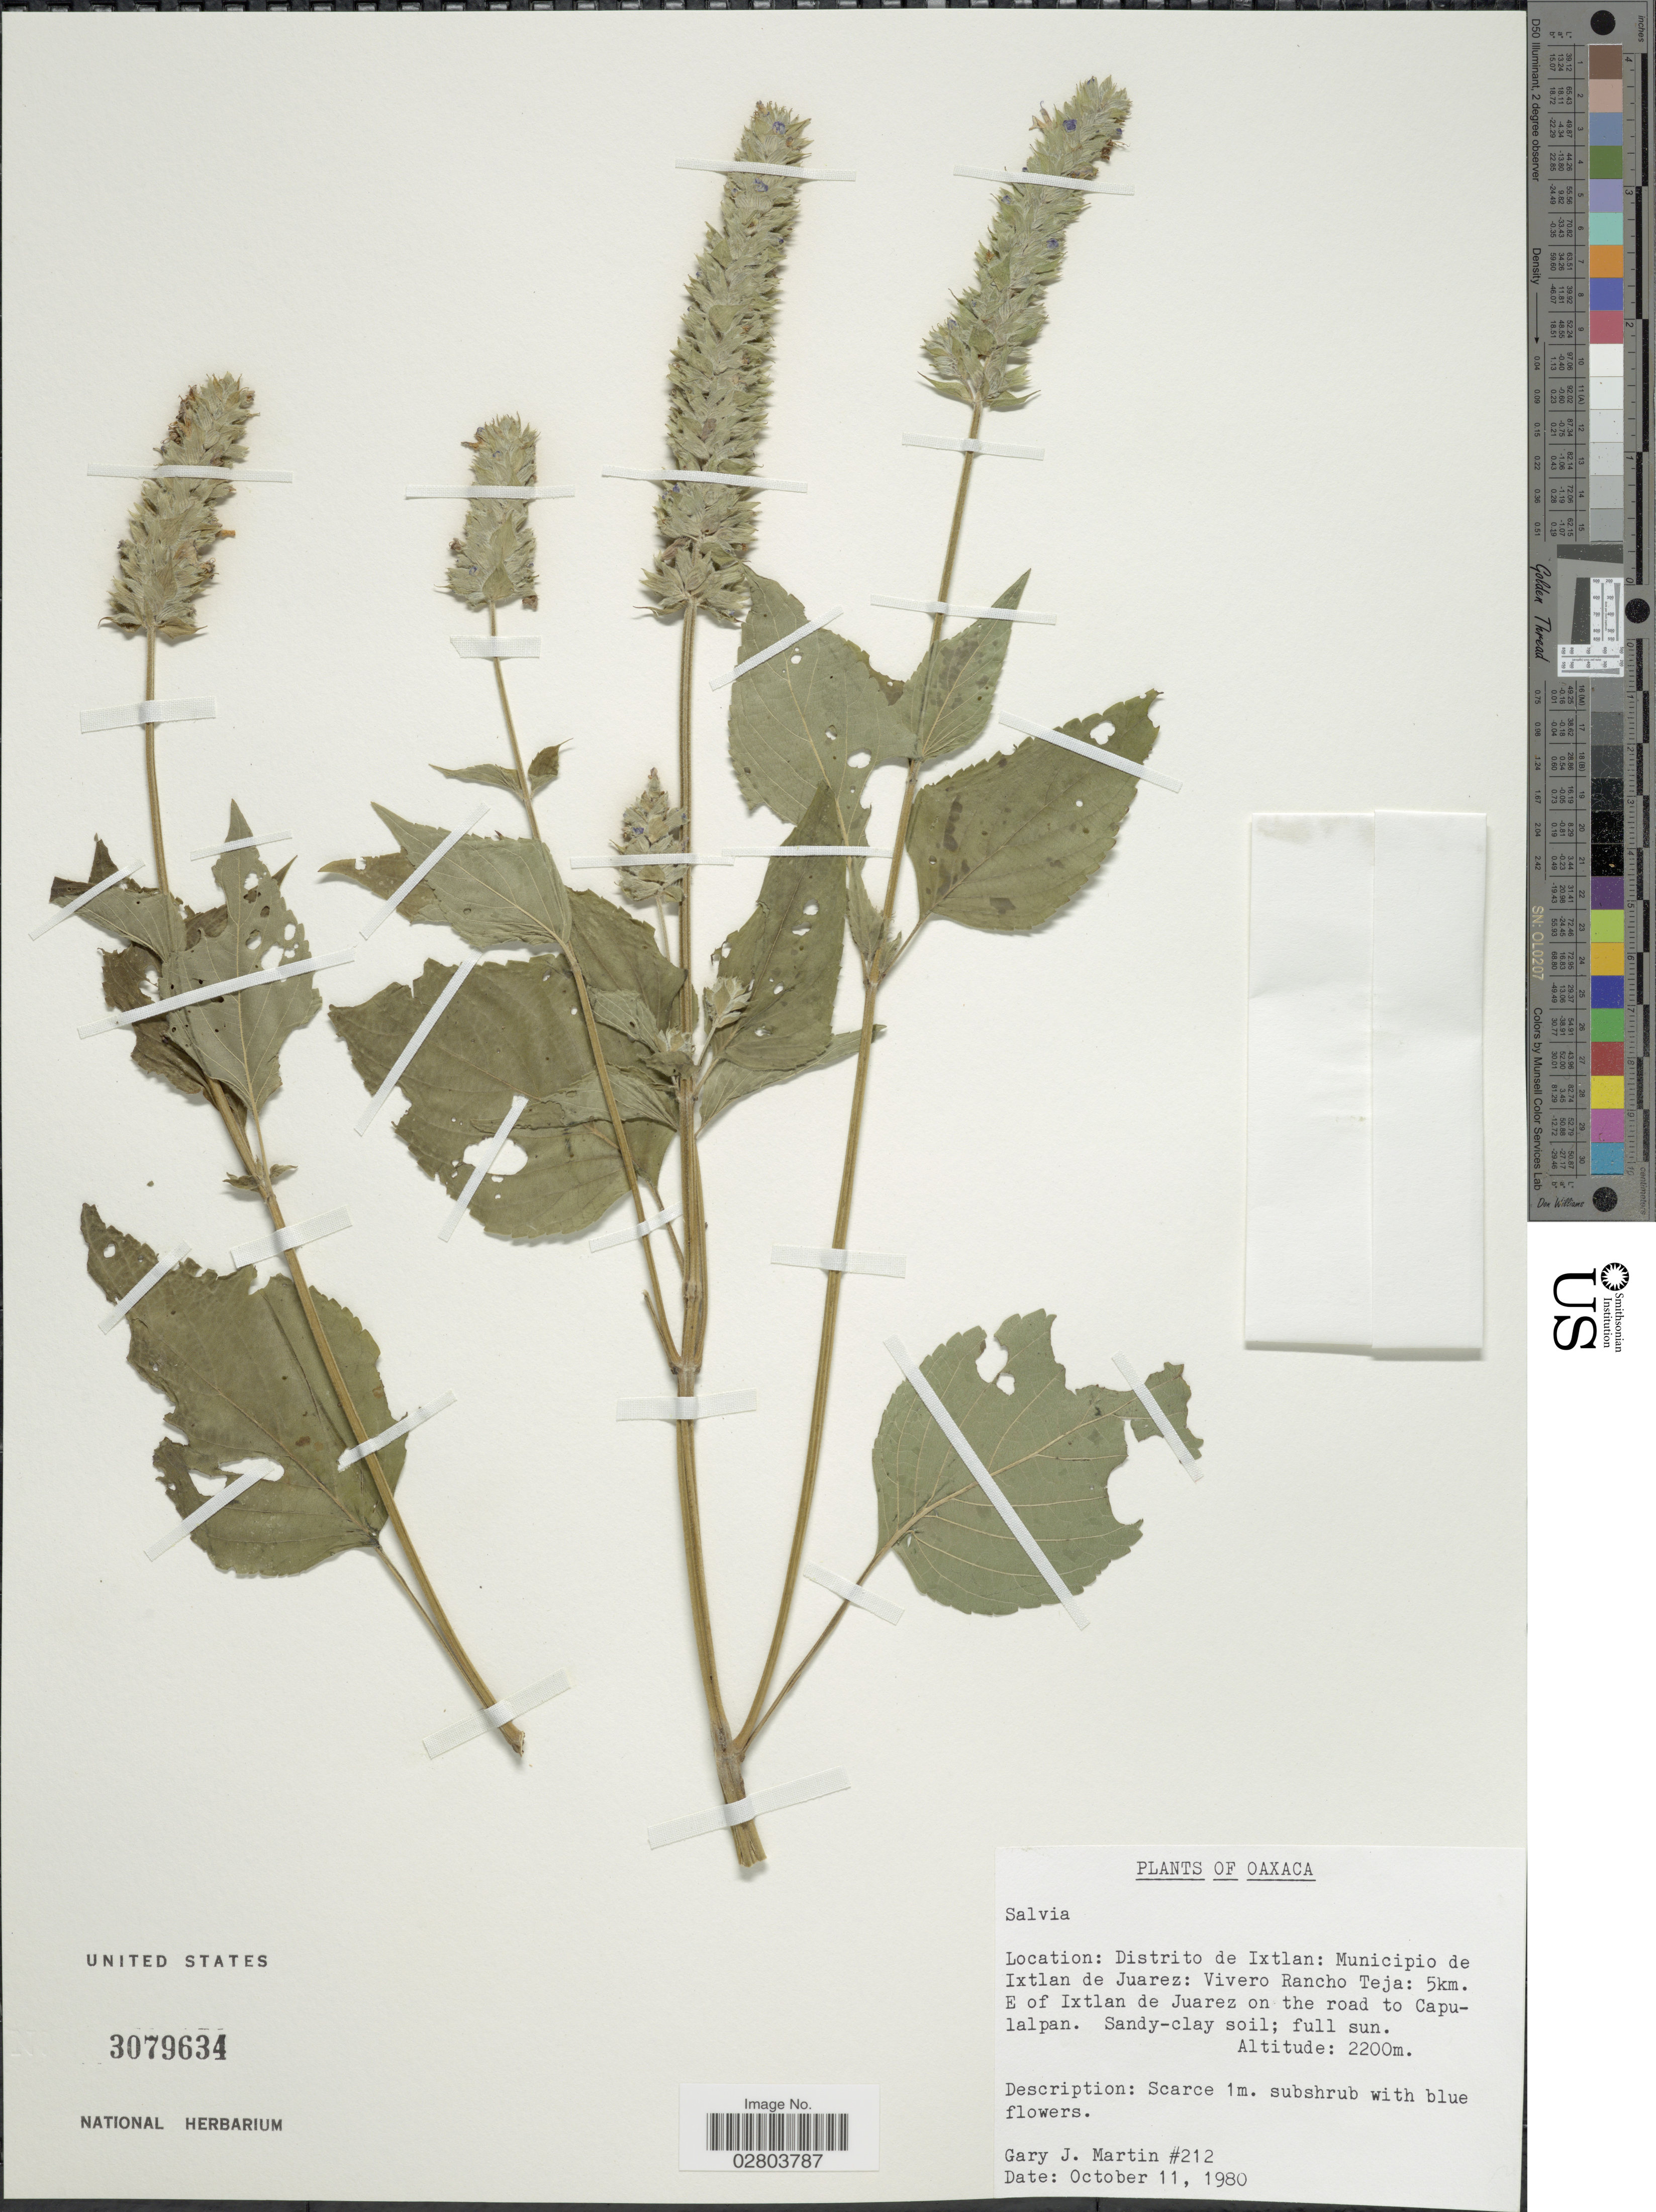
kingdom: Plantae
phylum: Tracheophyta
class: Magnoliopsida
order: Lamiales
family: Lamiaceae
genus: Salvia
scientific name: Salvia sp.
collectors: G. J. Martin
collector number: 212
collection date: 1980-10-11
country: Mexico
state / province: Oaxaca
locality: Distrito de Ixtlan: Municipio de Ixtlan de Juarez: Vivero Rancho Teja: 5km. E of Ixtlan de Juarez on the road to Capulalpan.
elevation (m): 2200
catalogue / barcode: US 3079634